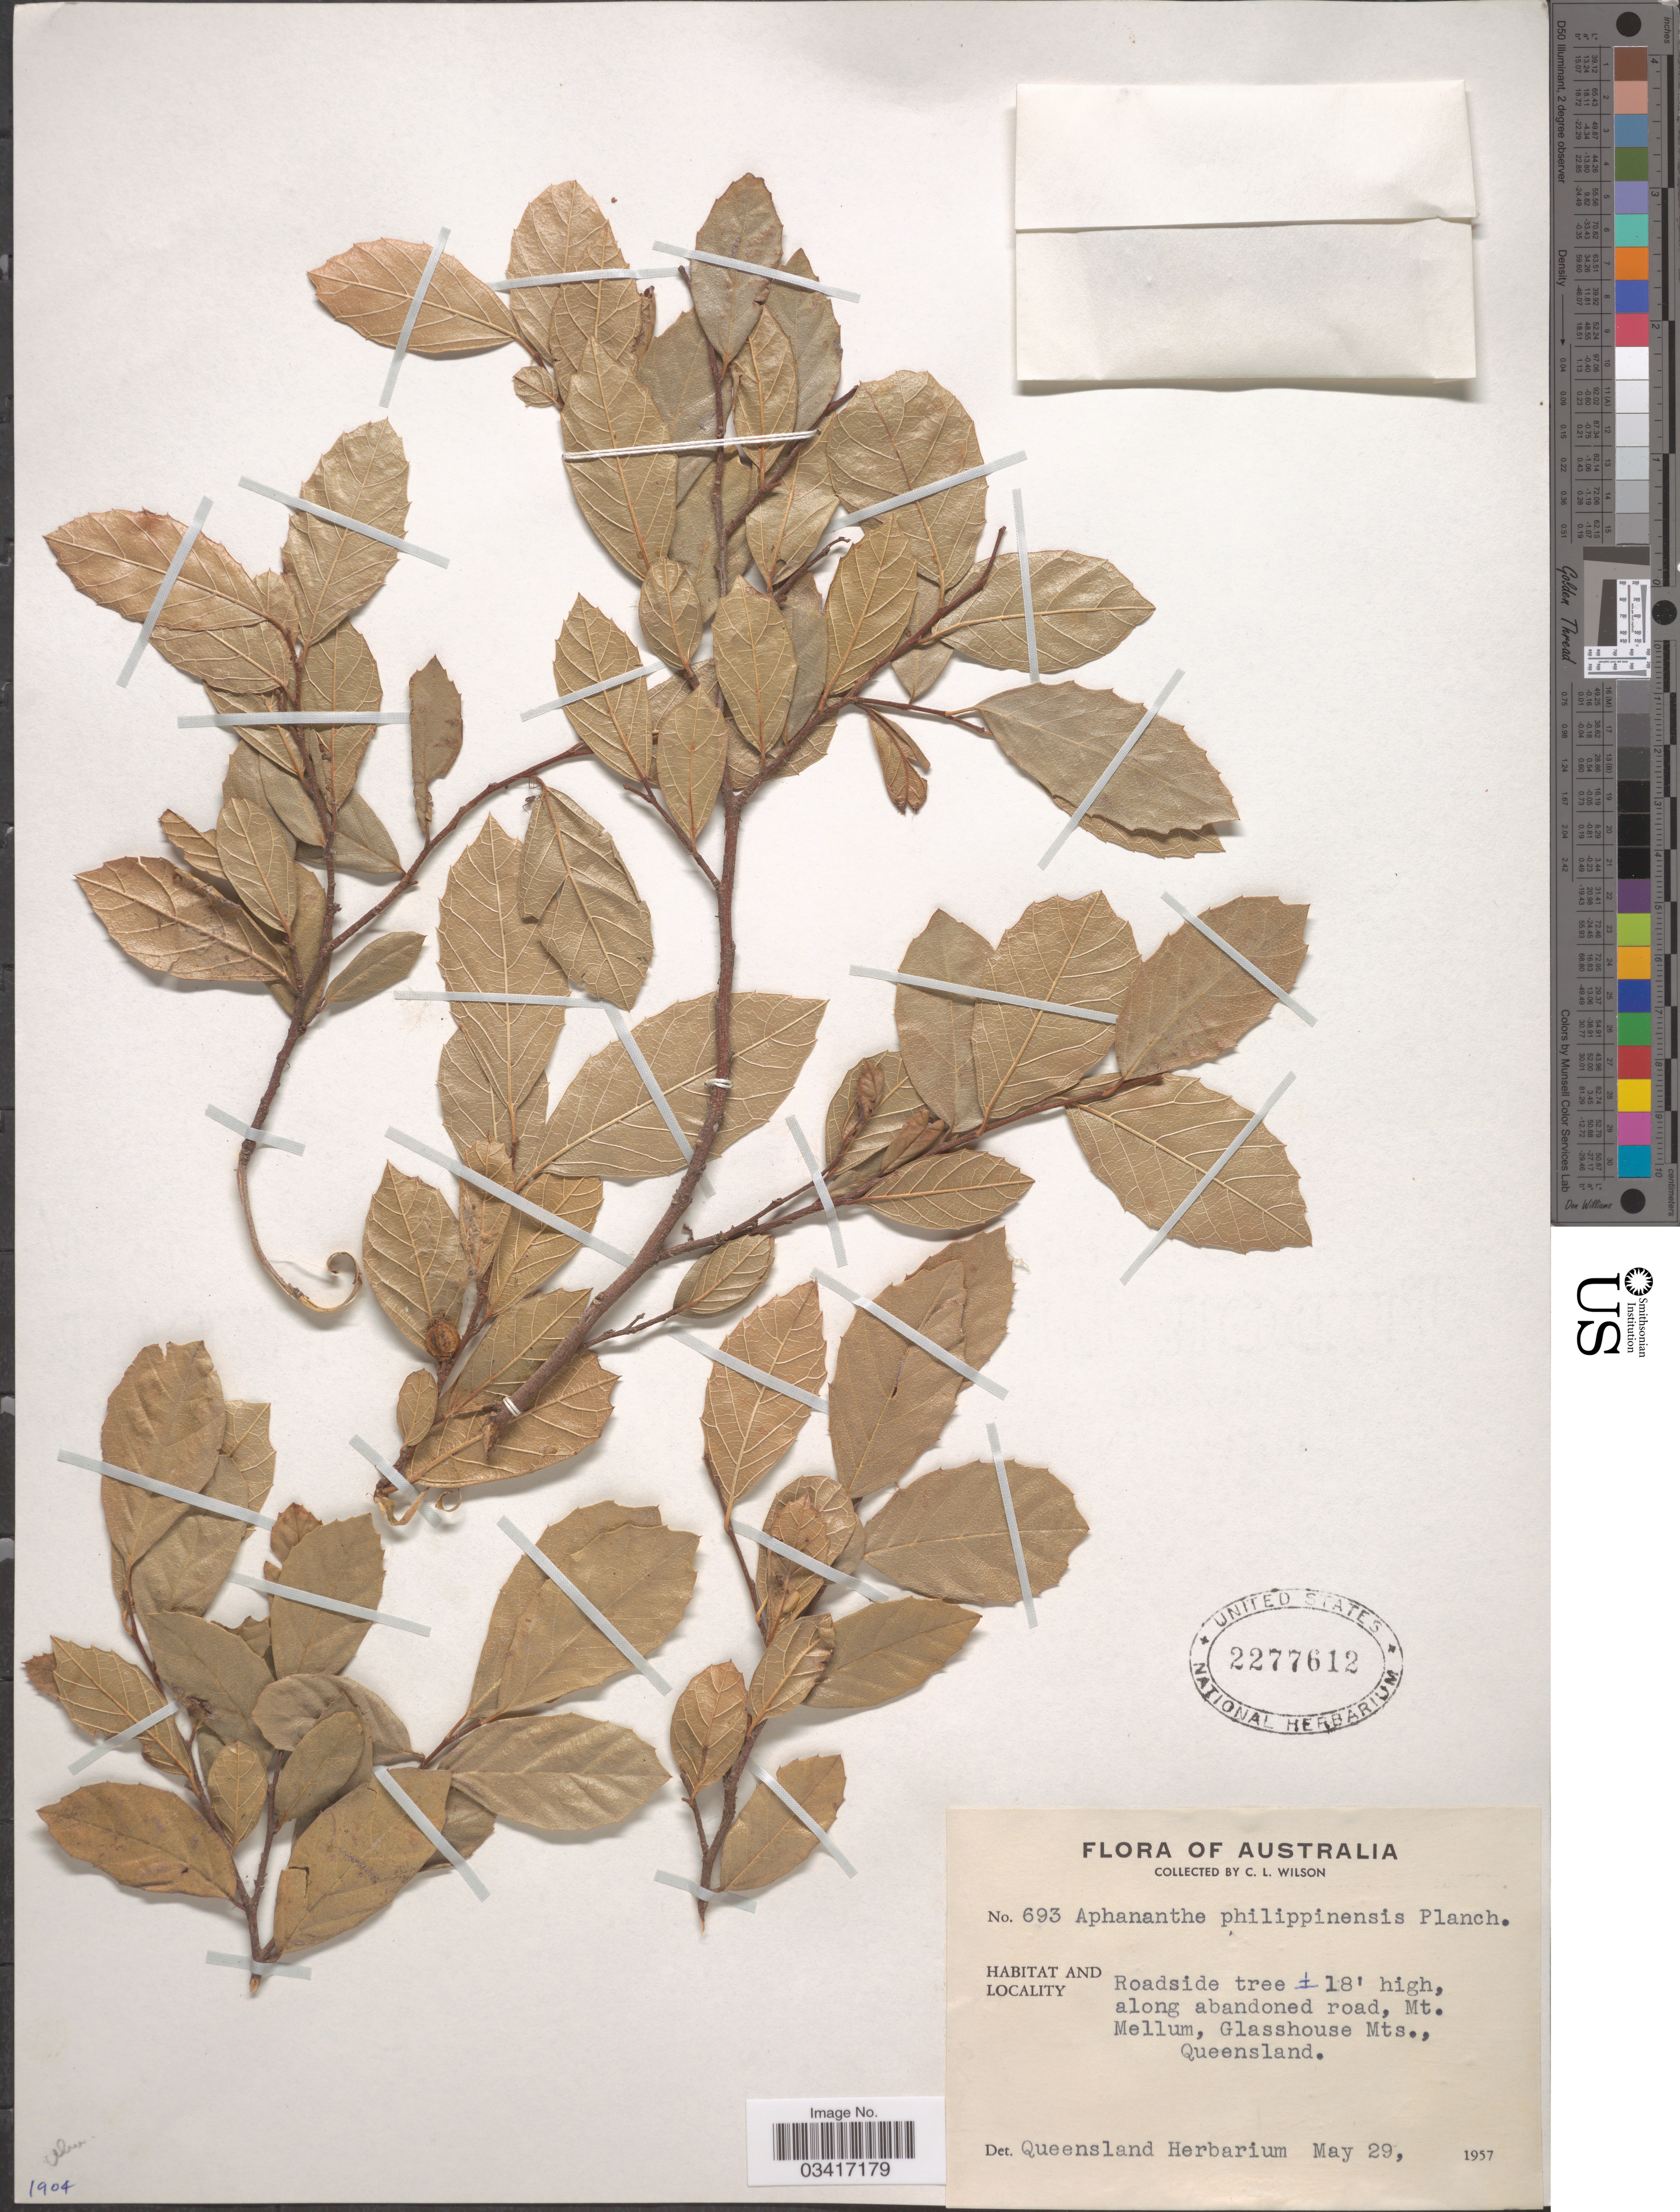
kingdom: Plantae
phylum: Tracheophyta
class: Magnoliopsida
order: Rosales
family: Cannabaceae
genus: Aphananthe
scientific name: Aphananthe philippinensis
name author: Planch.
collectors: C. L. Wilson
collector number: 693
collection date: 1957-05-29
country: Australia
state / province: Queensland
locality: Along abandoned road, Mt. Mellum, Glasshouse Mts.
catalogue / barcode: US 2277612